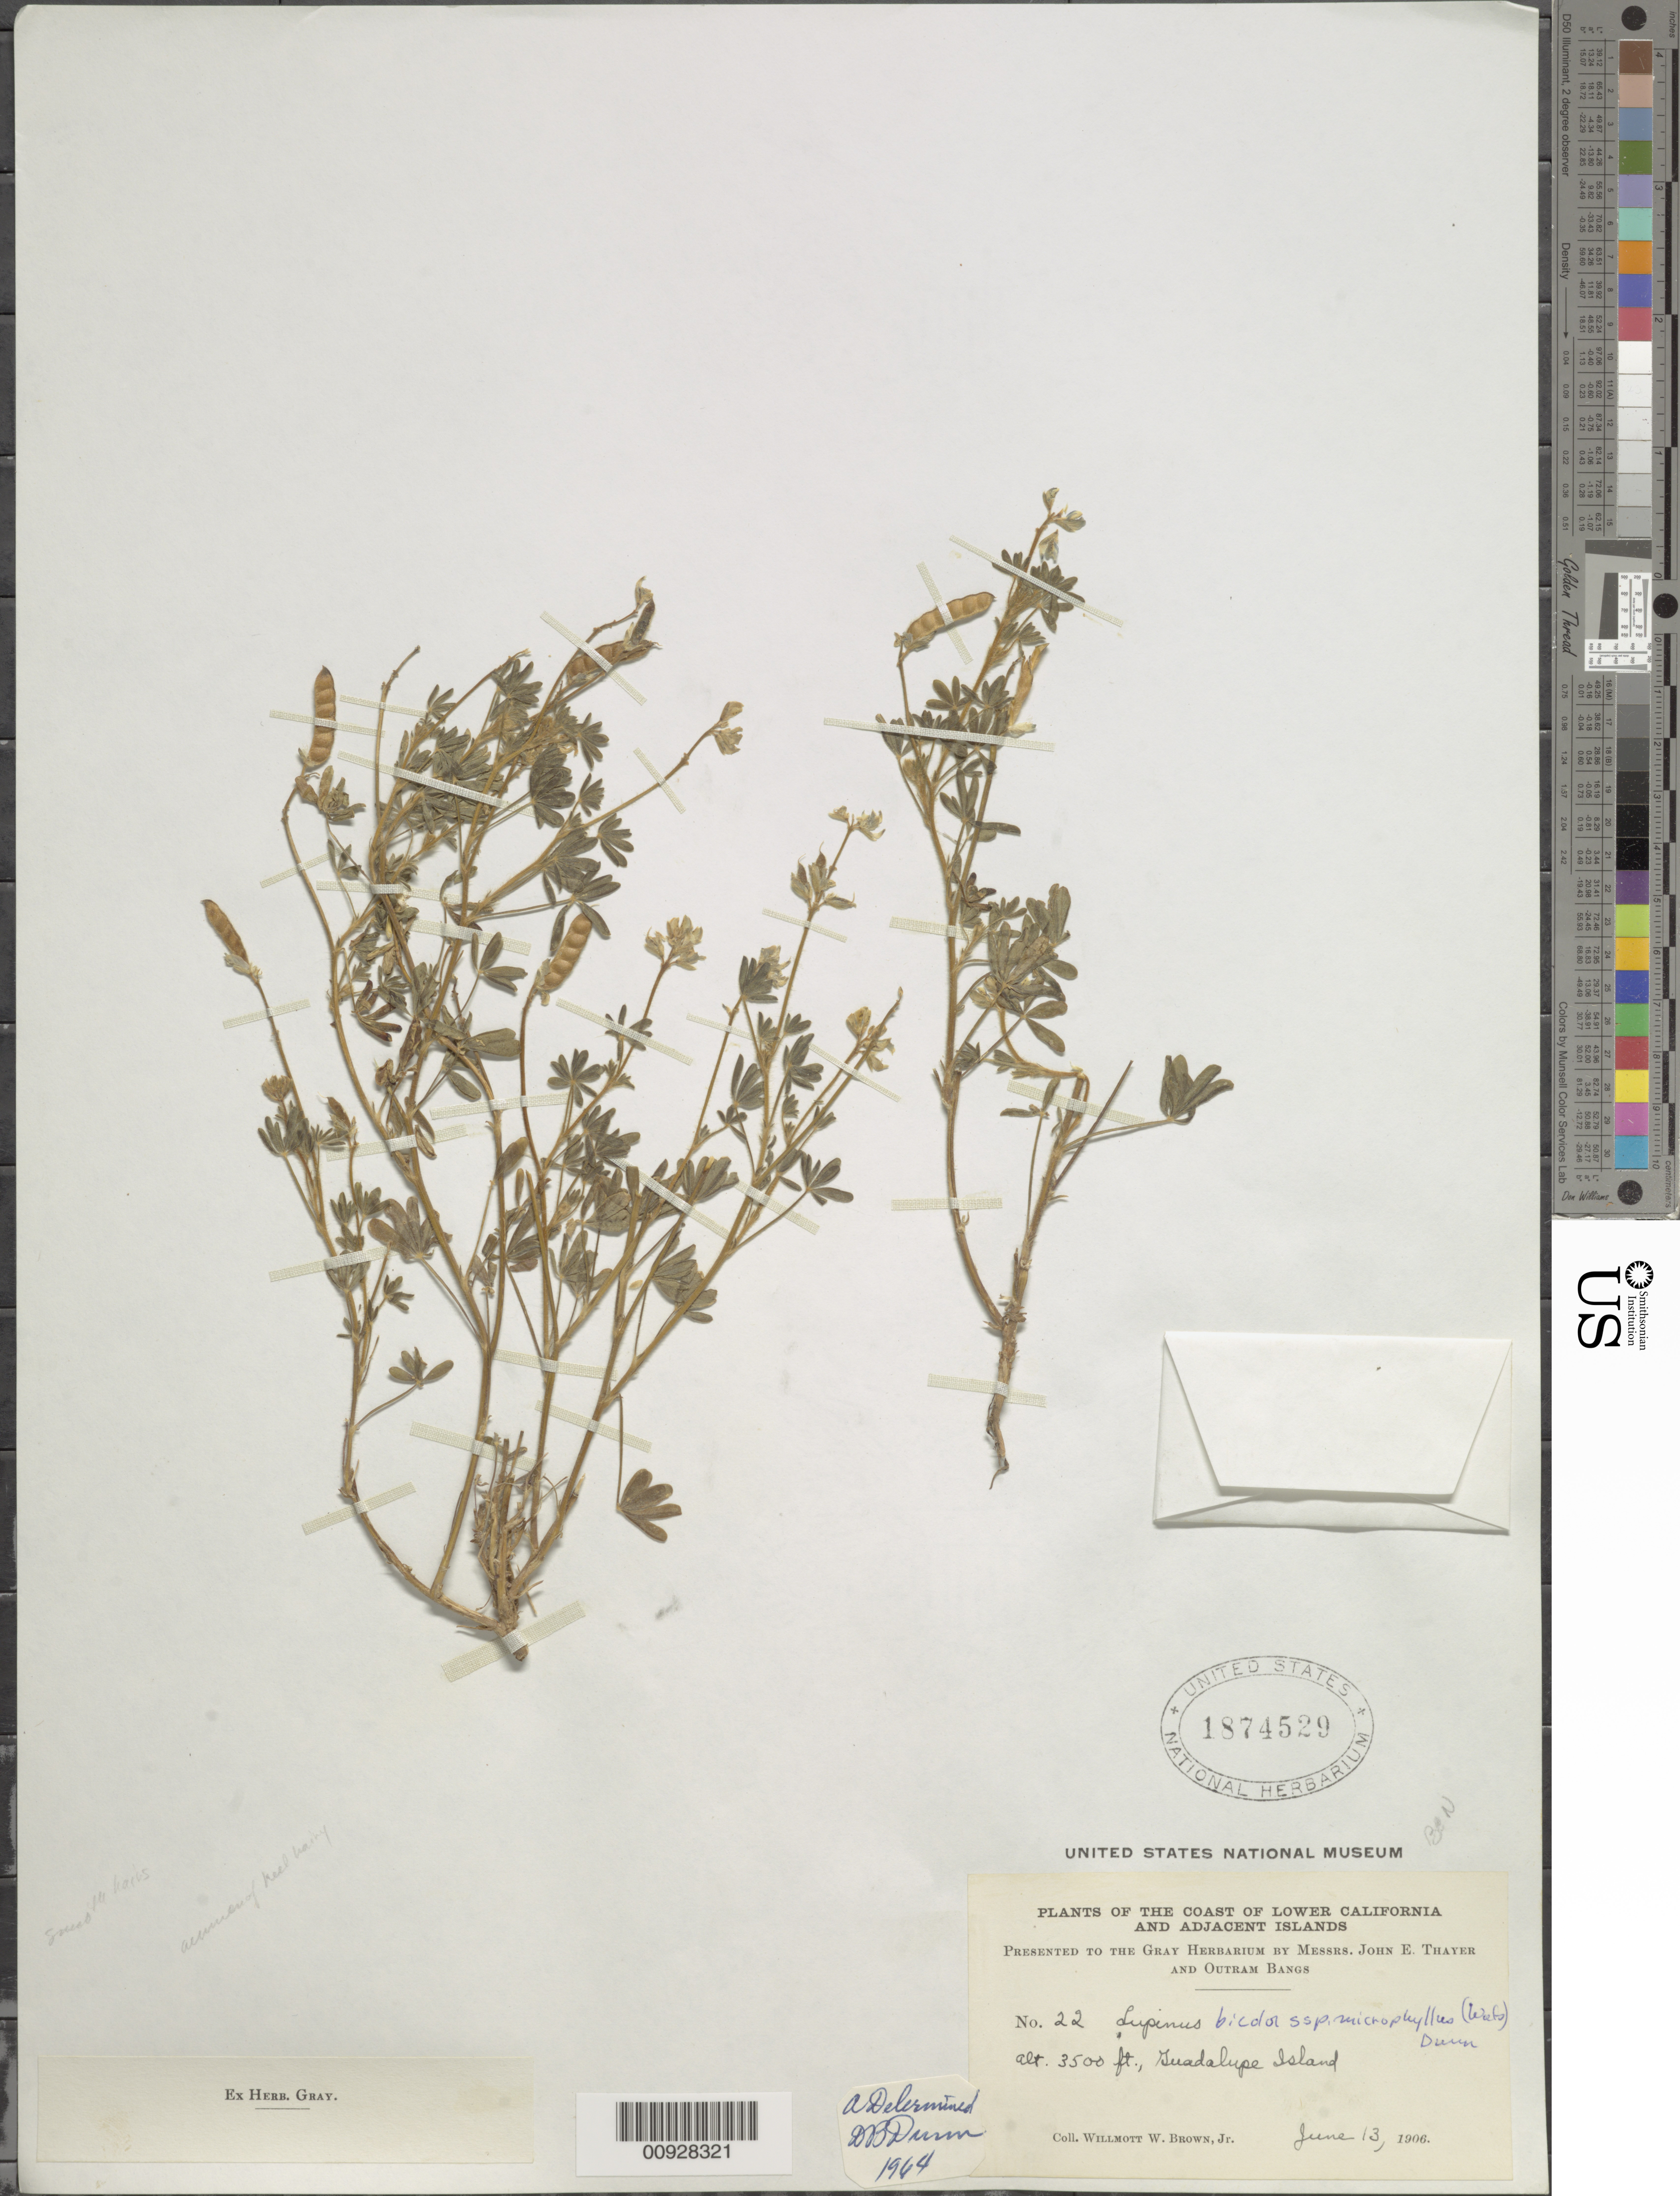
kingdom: Plantae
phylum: Tracheophyta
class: Magnoliopsida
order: Fabales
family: Fabaceae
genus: Lupinus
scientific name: Lupinus bicolor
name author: Lindl.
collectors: W. W. Brown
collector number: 22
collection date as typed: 13 Jun 1906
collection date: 1906-06-13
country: Mexico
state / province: Baja California Norte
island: Guadalupe I.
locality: Guadalupe Island.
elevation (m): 1067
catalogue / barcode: US 1874529